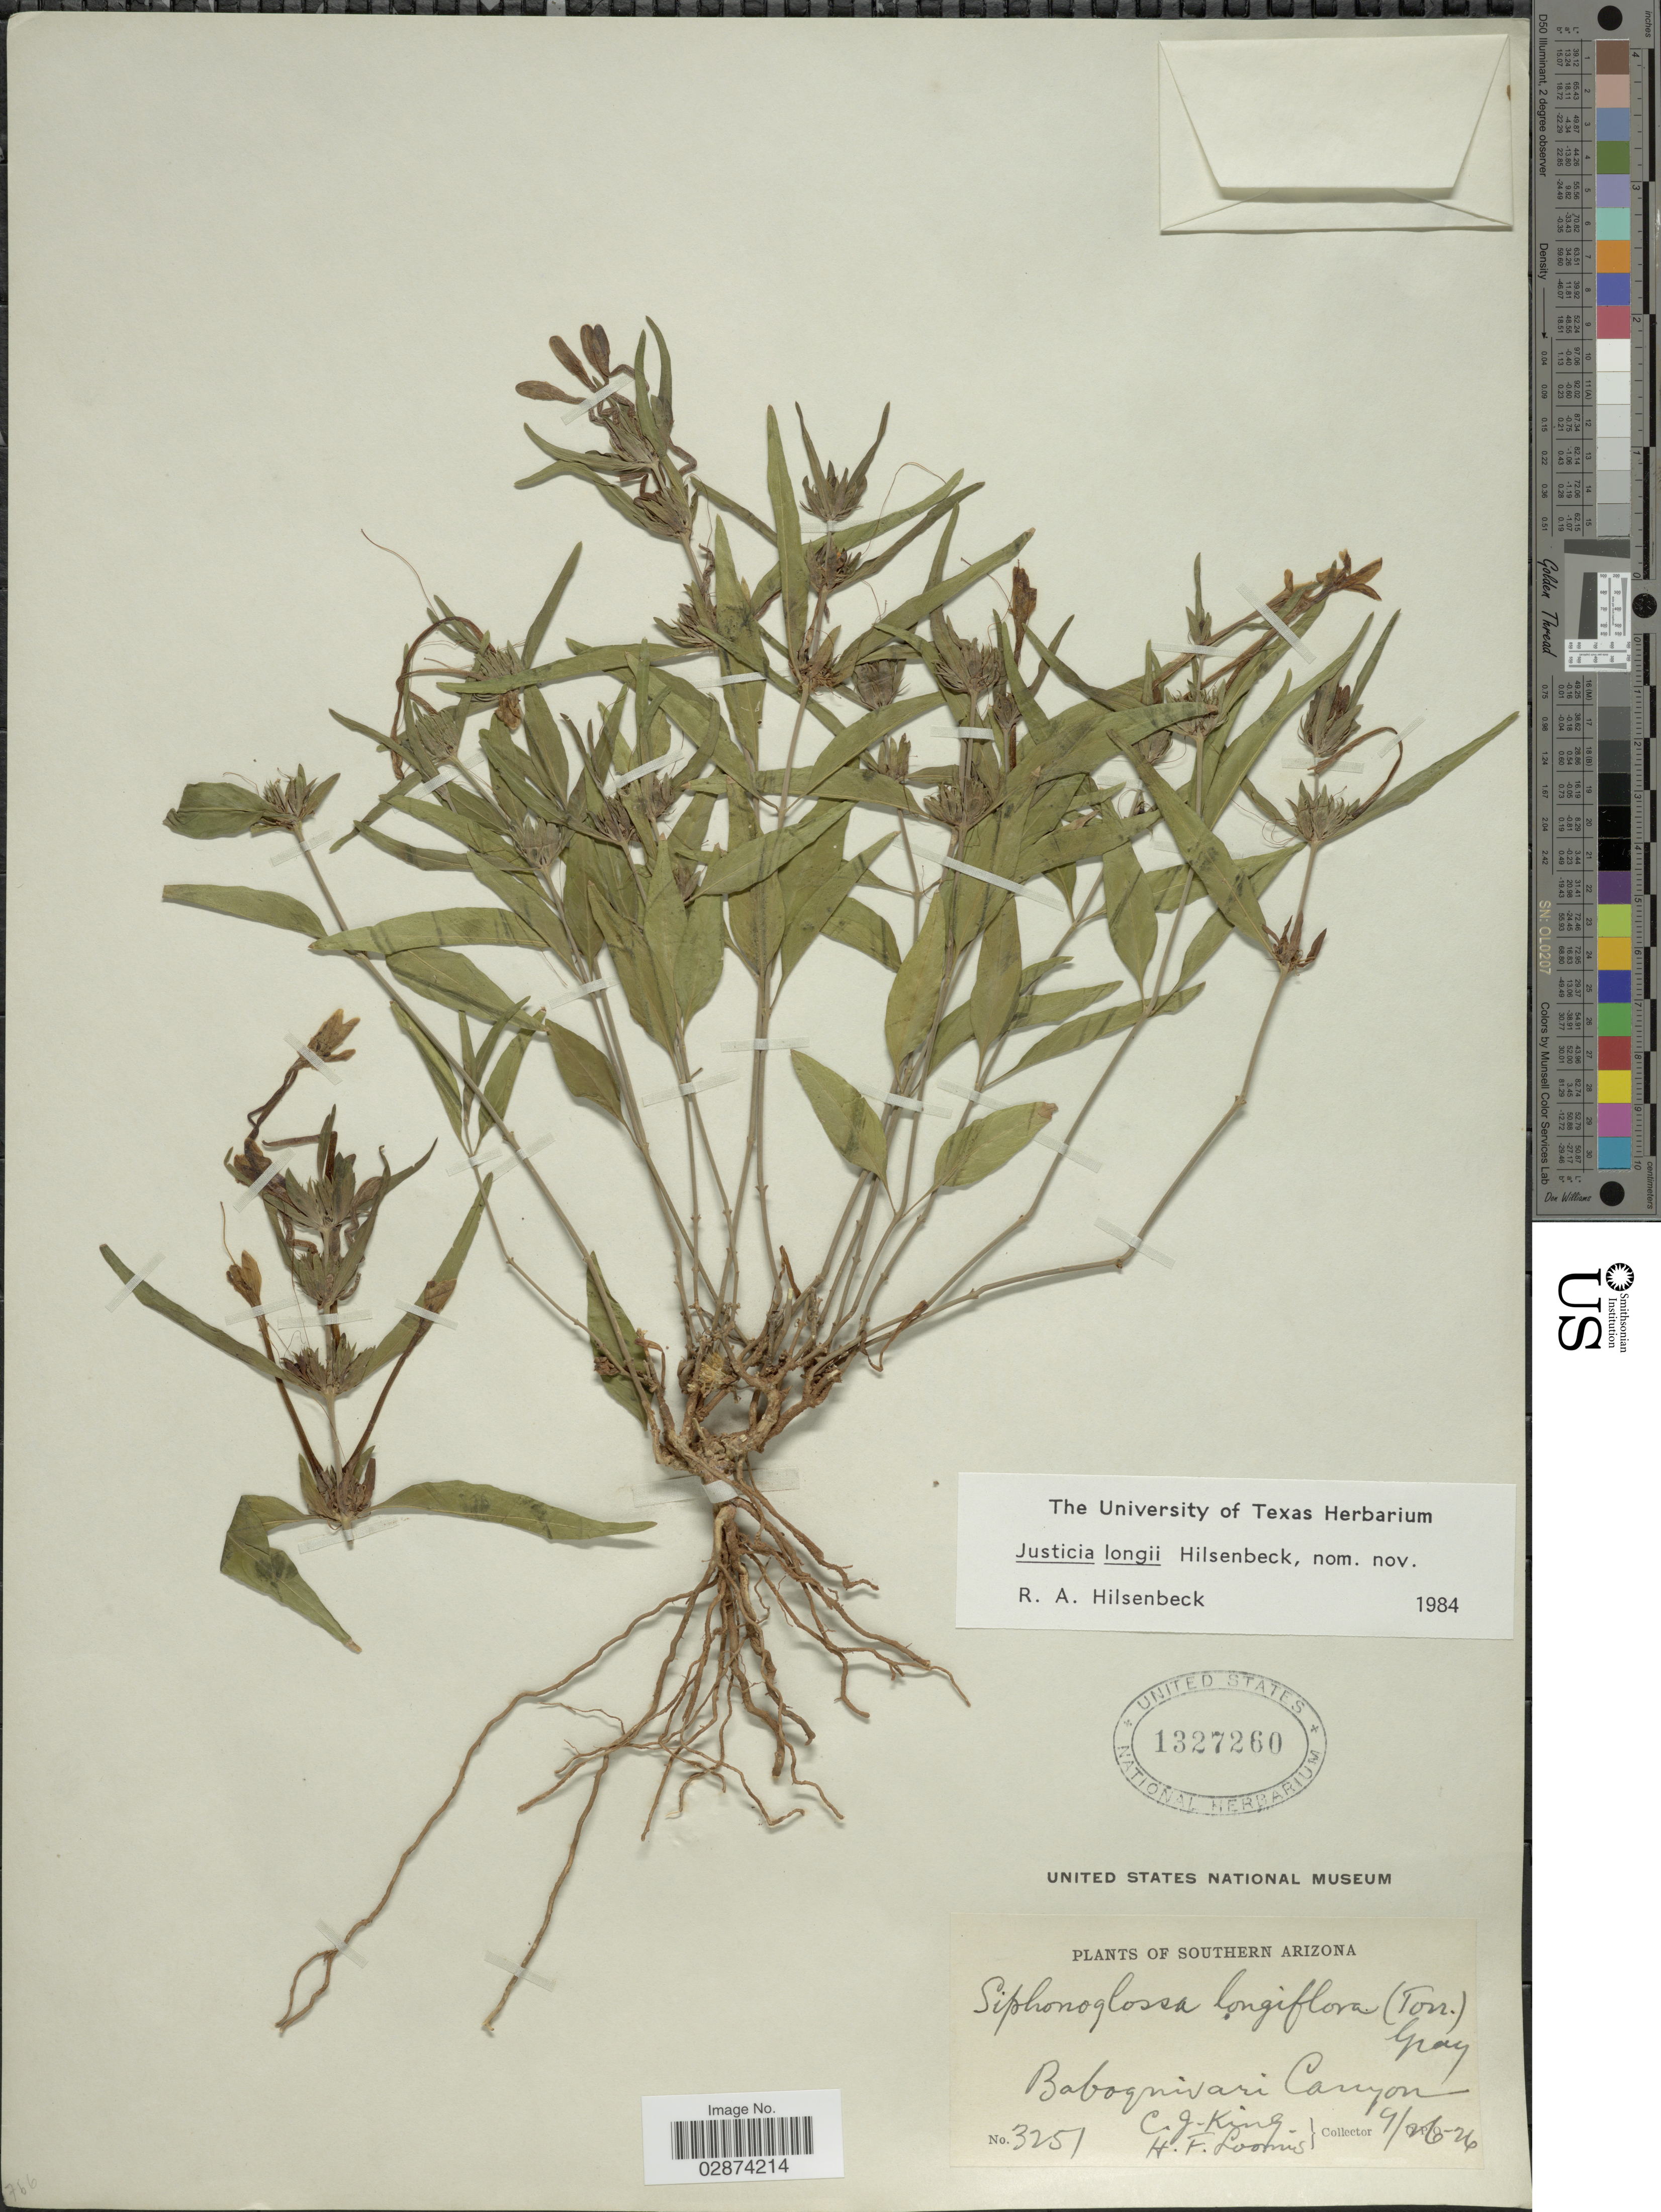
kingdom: Plantae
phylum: Tracheophyta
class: Magnoliopsida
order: Lamiales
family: Acanthaceae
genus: Justicia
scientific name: Justicia longii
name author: Hilsenb.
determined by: Fisher, Amanda, (LOB), California State University, Long Beach (UNITED STATES)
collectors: C. J. King & H. F. Loomis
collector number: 3251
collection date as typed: Transcribed d/m/y: 26/9/26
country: United States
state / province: Arizona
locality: Southern Arizona. Baboquivari Canyon.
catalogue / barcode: US 1327260